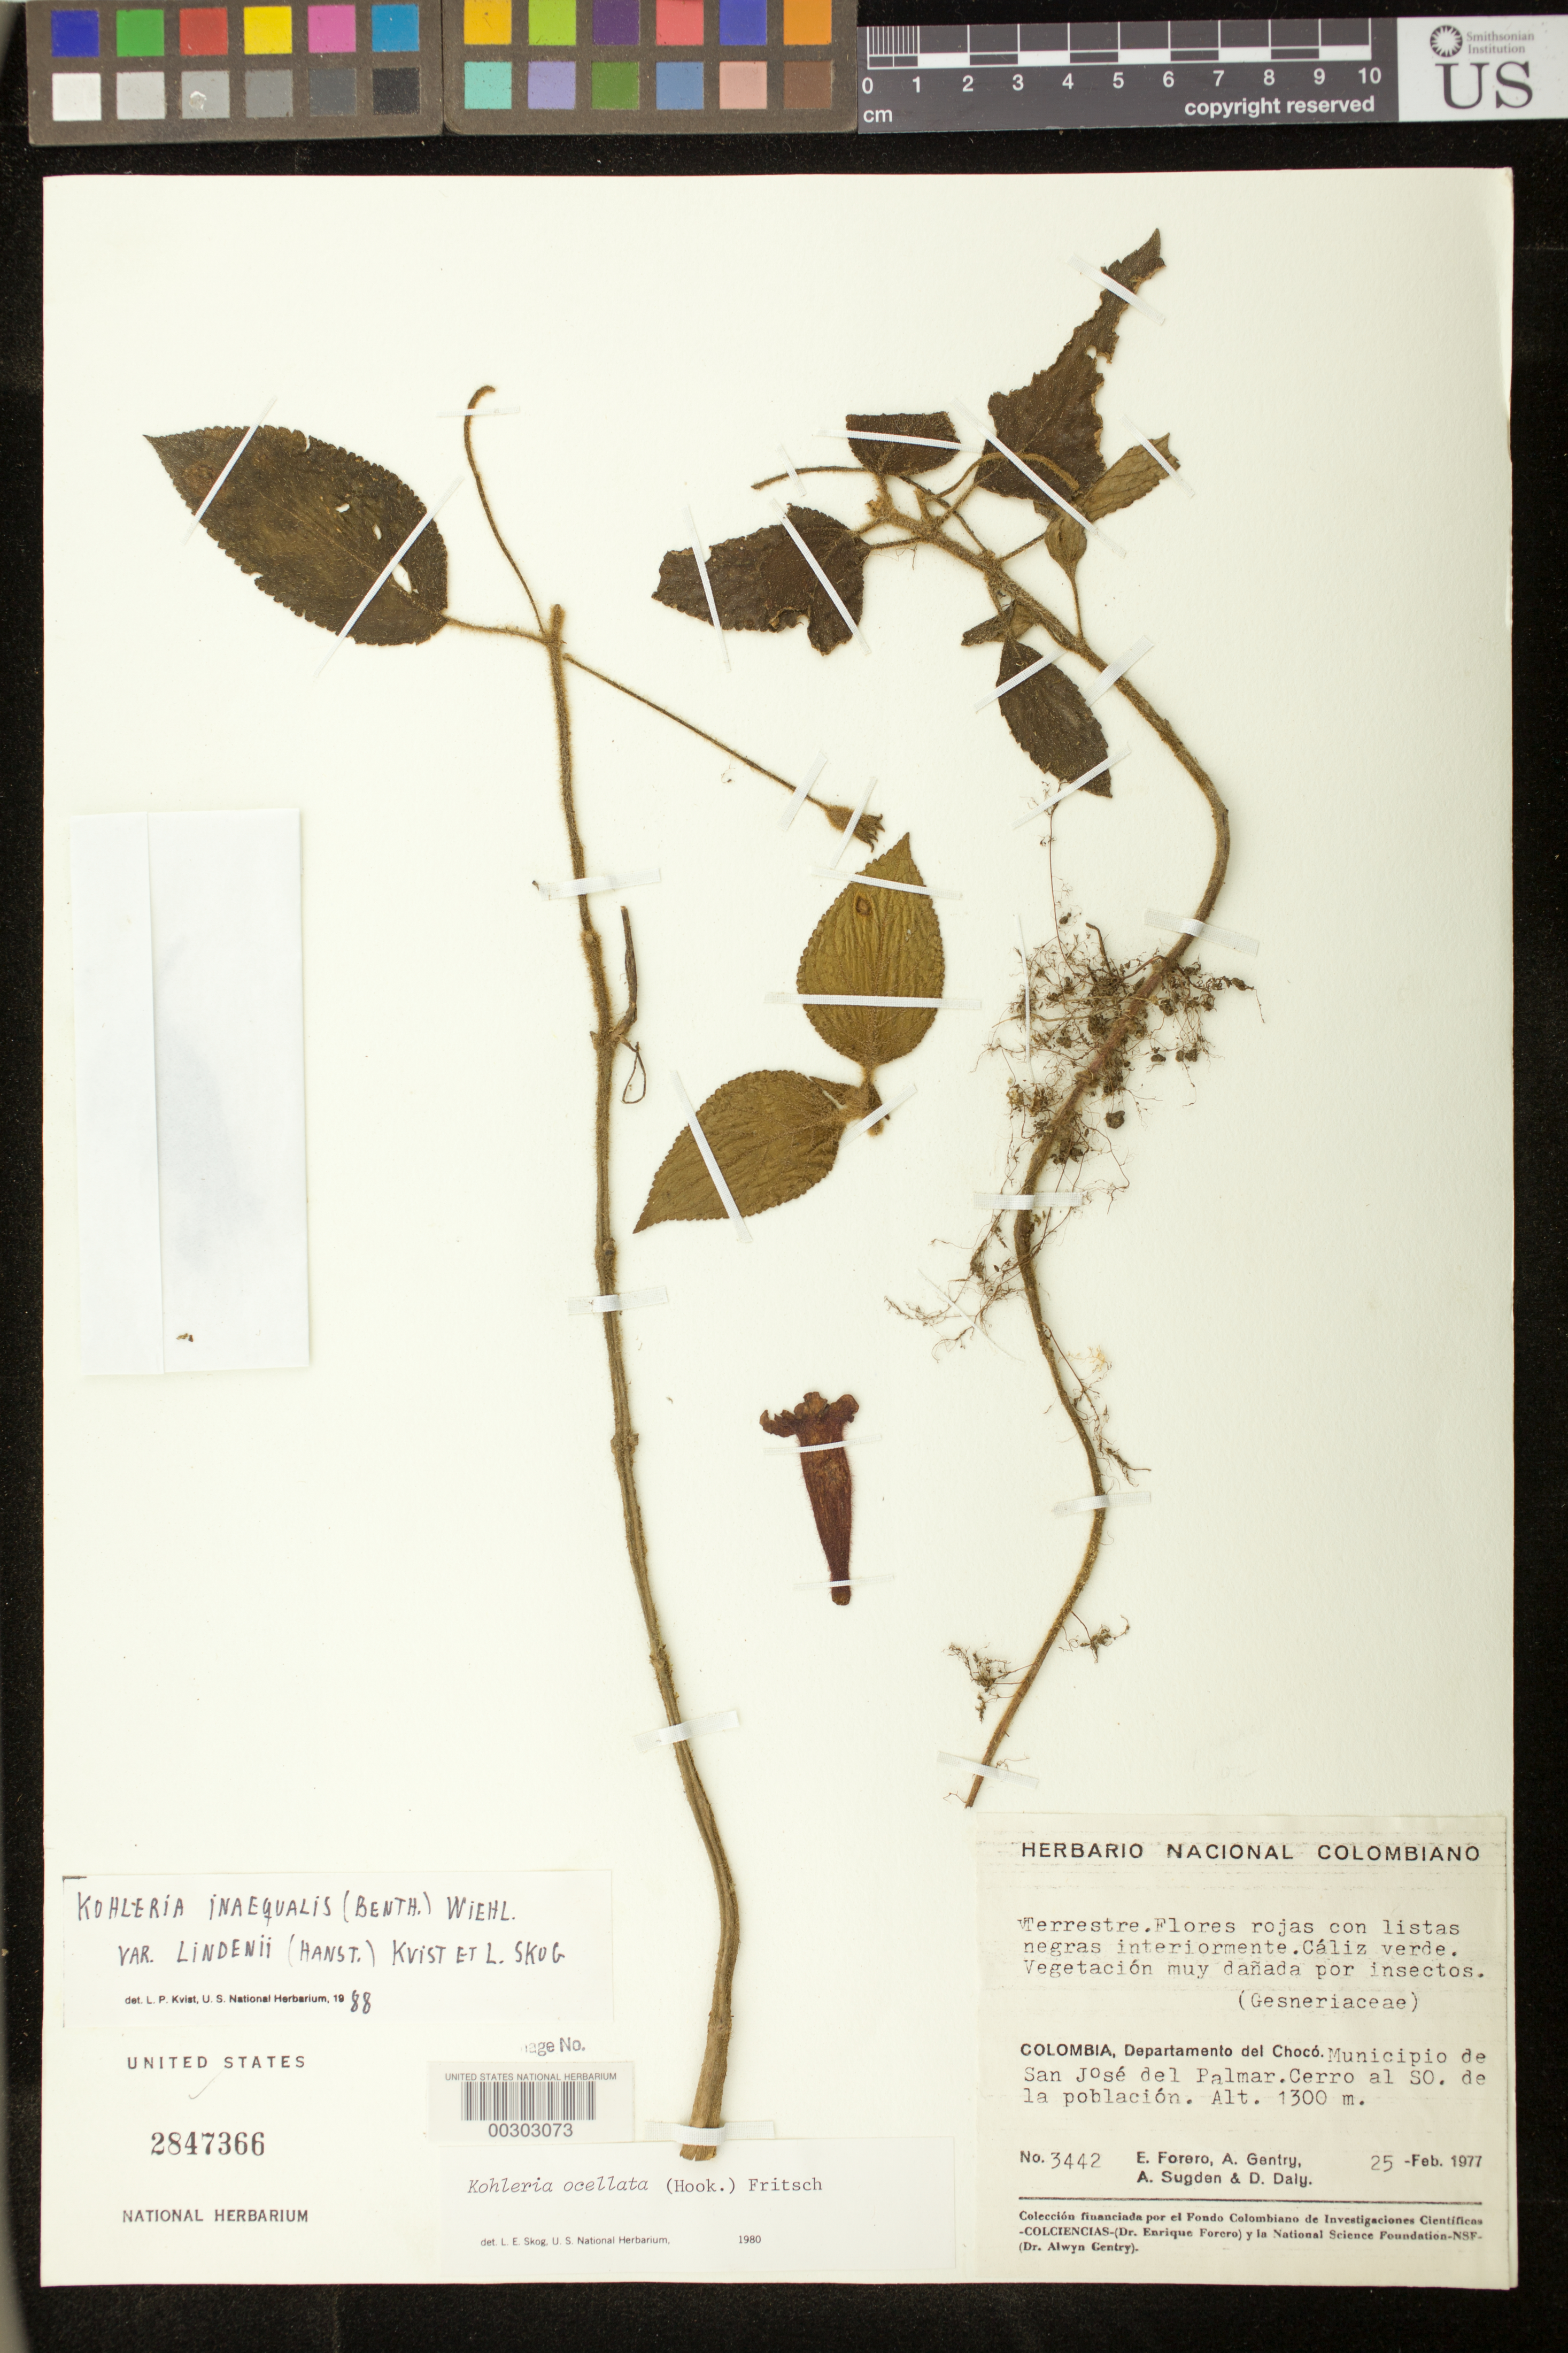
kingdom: Plantae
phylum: Tracheophyta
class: Magnoliopsida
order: Lamiales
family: Gesneriaceae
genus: Kohleria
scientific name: Kohleria inaequalis var. lindenii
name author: (Hanst.) L.P. Kvist & L.E. Skog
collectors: E. Forero, A. H. Gentry, A. Sugden & D. C. Daly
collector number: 3442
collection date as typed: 25 Feb 1977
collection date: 1977-02-25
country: Colombia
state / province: Chocó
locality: Mun. of San Jose del Palmar, cerro SW of the community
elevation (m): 1300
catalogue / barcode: US 2847366